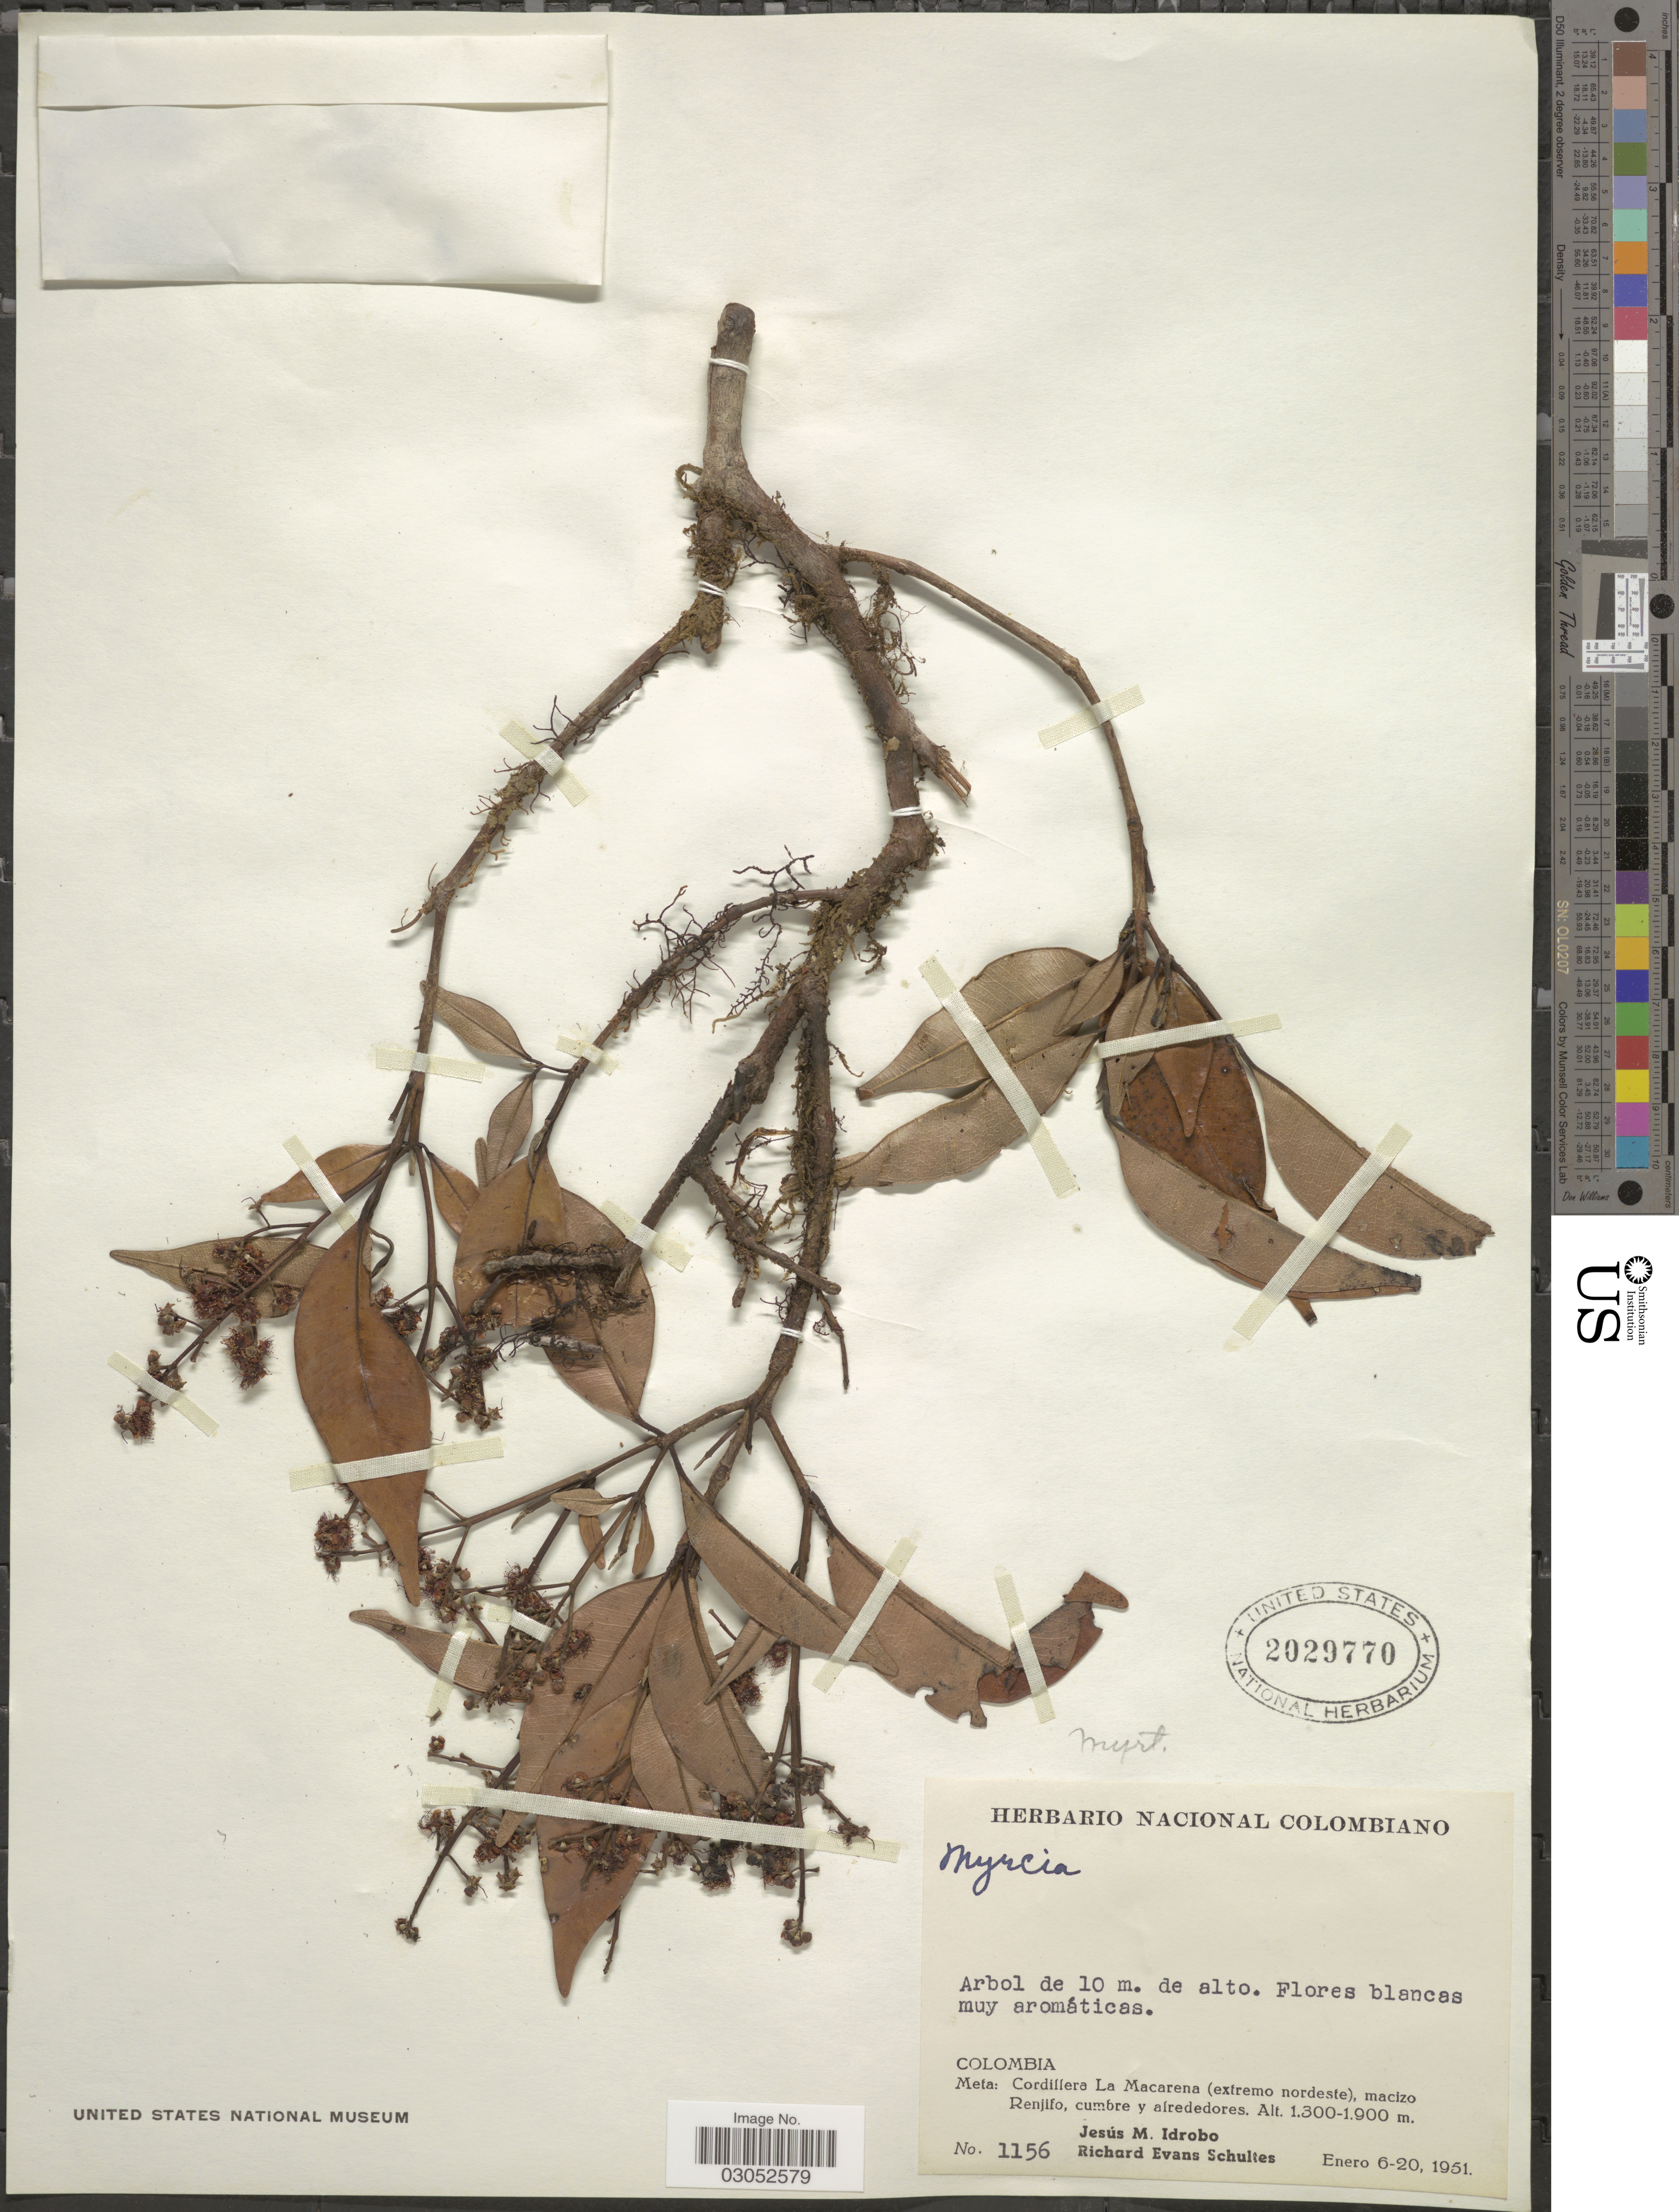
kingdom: Plantae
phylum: Tracheophyta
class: Magnoliopsida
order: Myrtales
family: Myrtaceae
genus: Myrcia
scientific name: Myrcia sp.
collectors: J. M. Idrobo & R. E. Schultes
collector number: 1156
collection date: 1951-01-06/1951-01-20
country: Colombia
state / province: Meta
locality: Meta: Cordillera La Macarena (extremo nordeste), macizo Renjifo, cumbre y alrededores.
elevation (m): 1300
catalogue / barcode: US 2029770